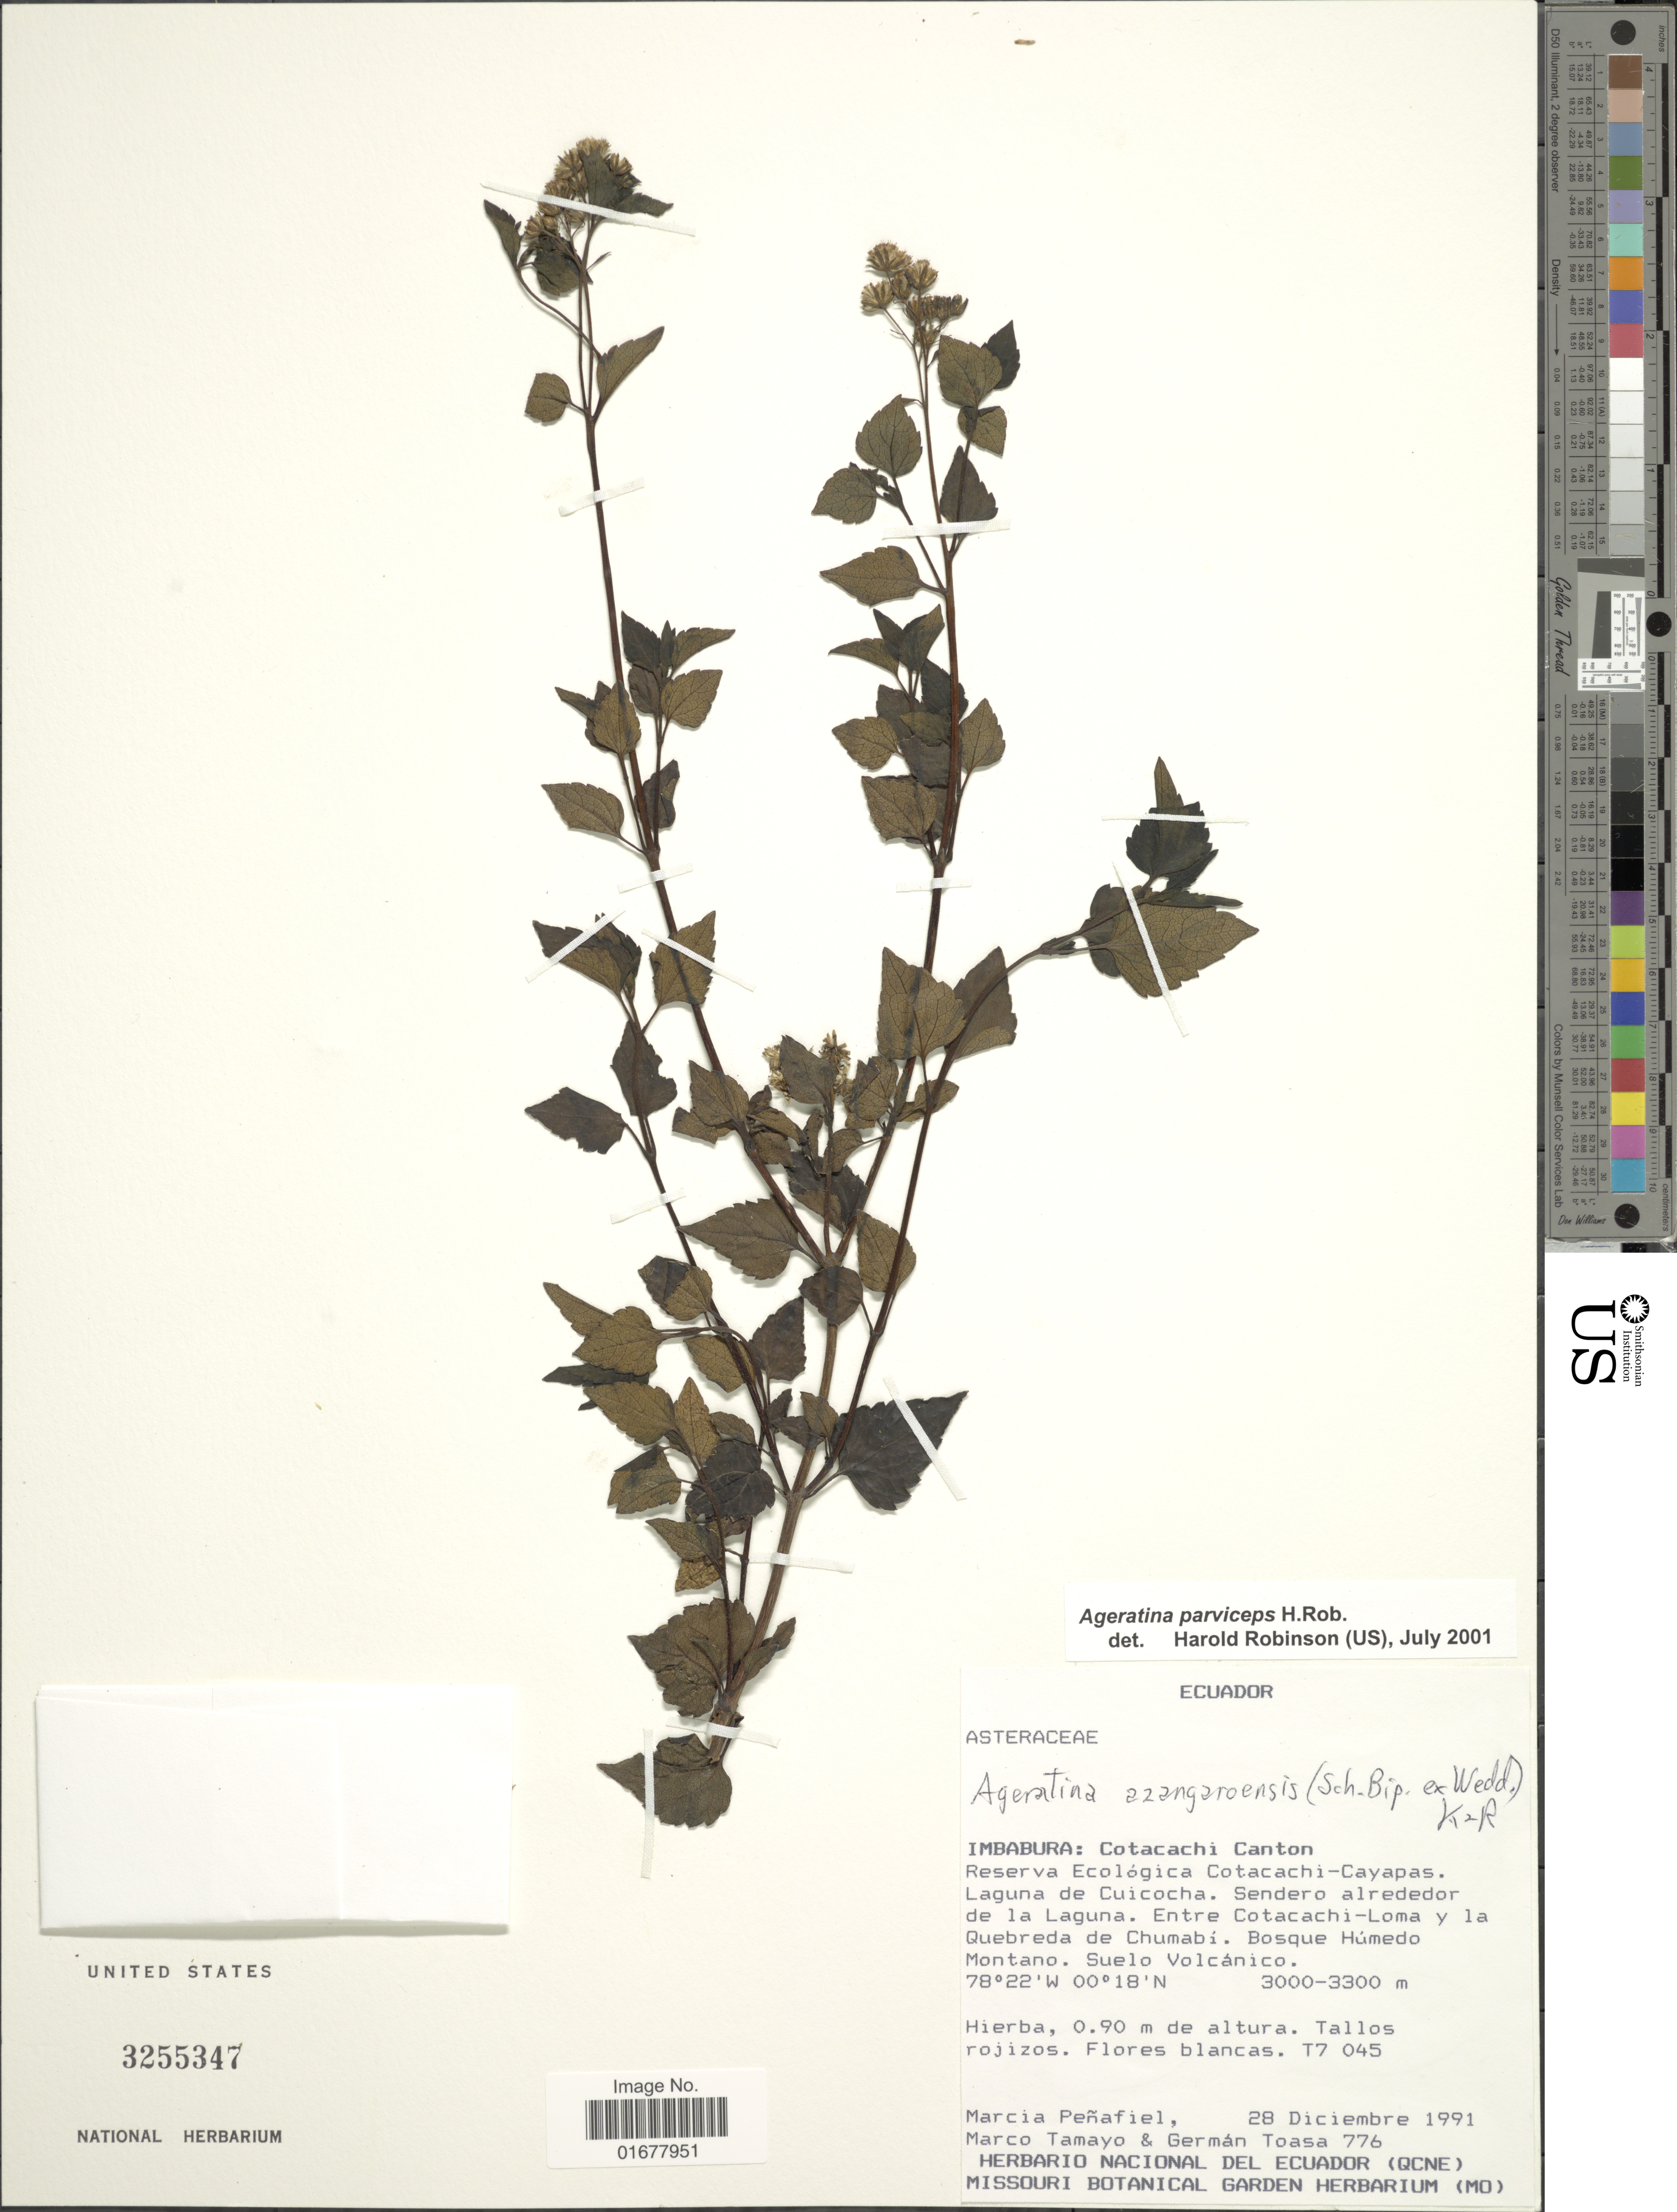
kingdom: Plantae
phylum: Tracheophyta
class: Magnoliopsida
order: Asterales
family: Asteraceae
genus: Ageratina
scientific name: Ageratina parviceps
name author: H. Rob.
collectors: M. Penafiel, M. Tamayo & G. Toasa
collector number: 776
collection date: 1991-12-28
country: Ecuador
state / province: Imbabura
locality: Cotacachi Canton, Reserva Ecologica Cotacachi-Cayapas, Laguna de Cuicocha, Sendeero alrededor de la Laguna, Entre Cotacachi-Loma y la Quenrada de Chumabi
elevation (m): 3000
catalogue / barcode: US 3255347